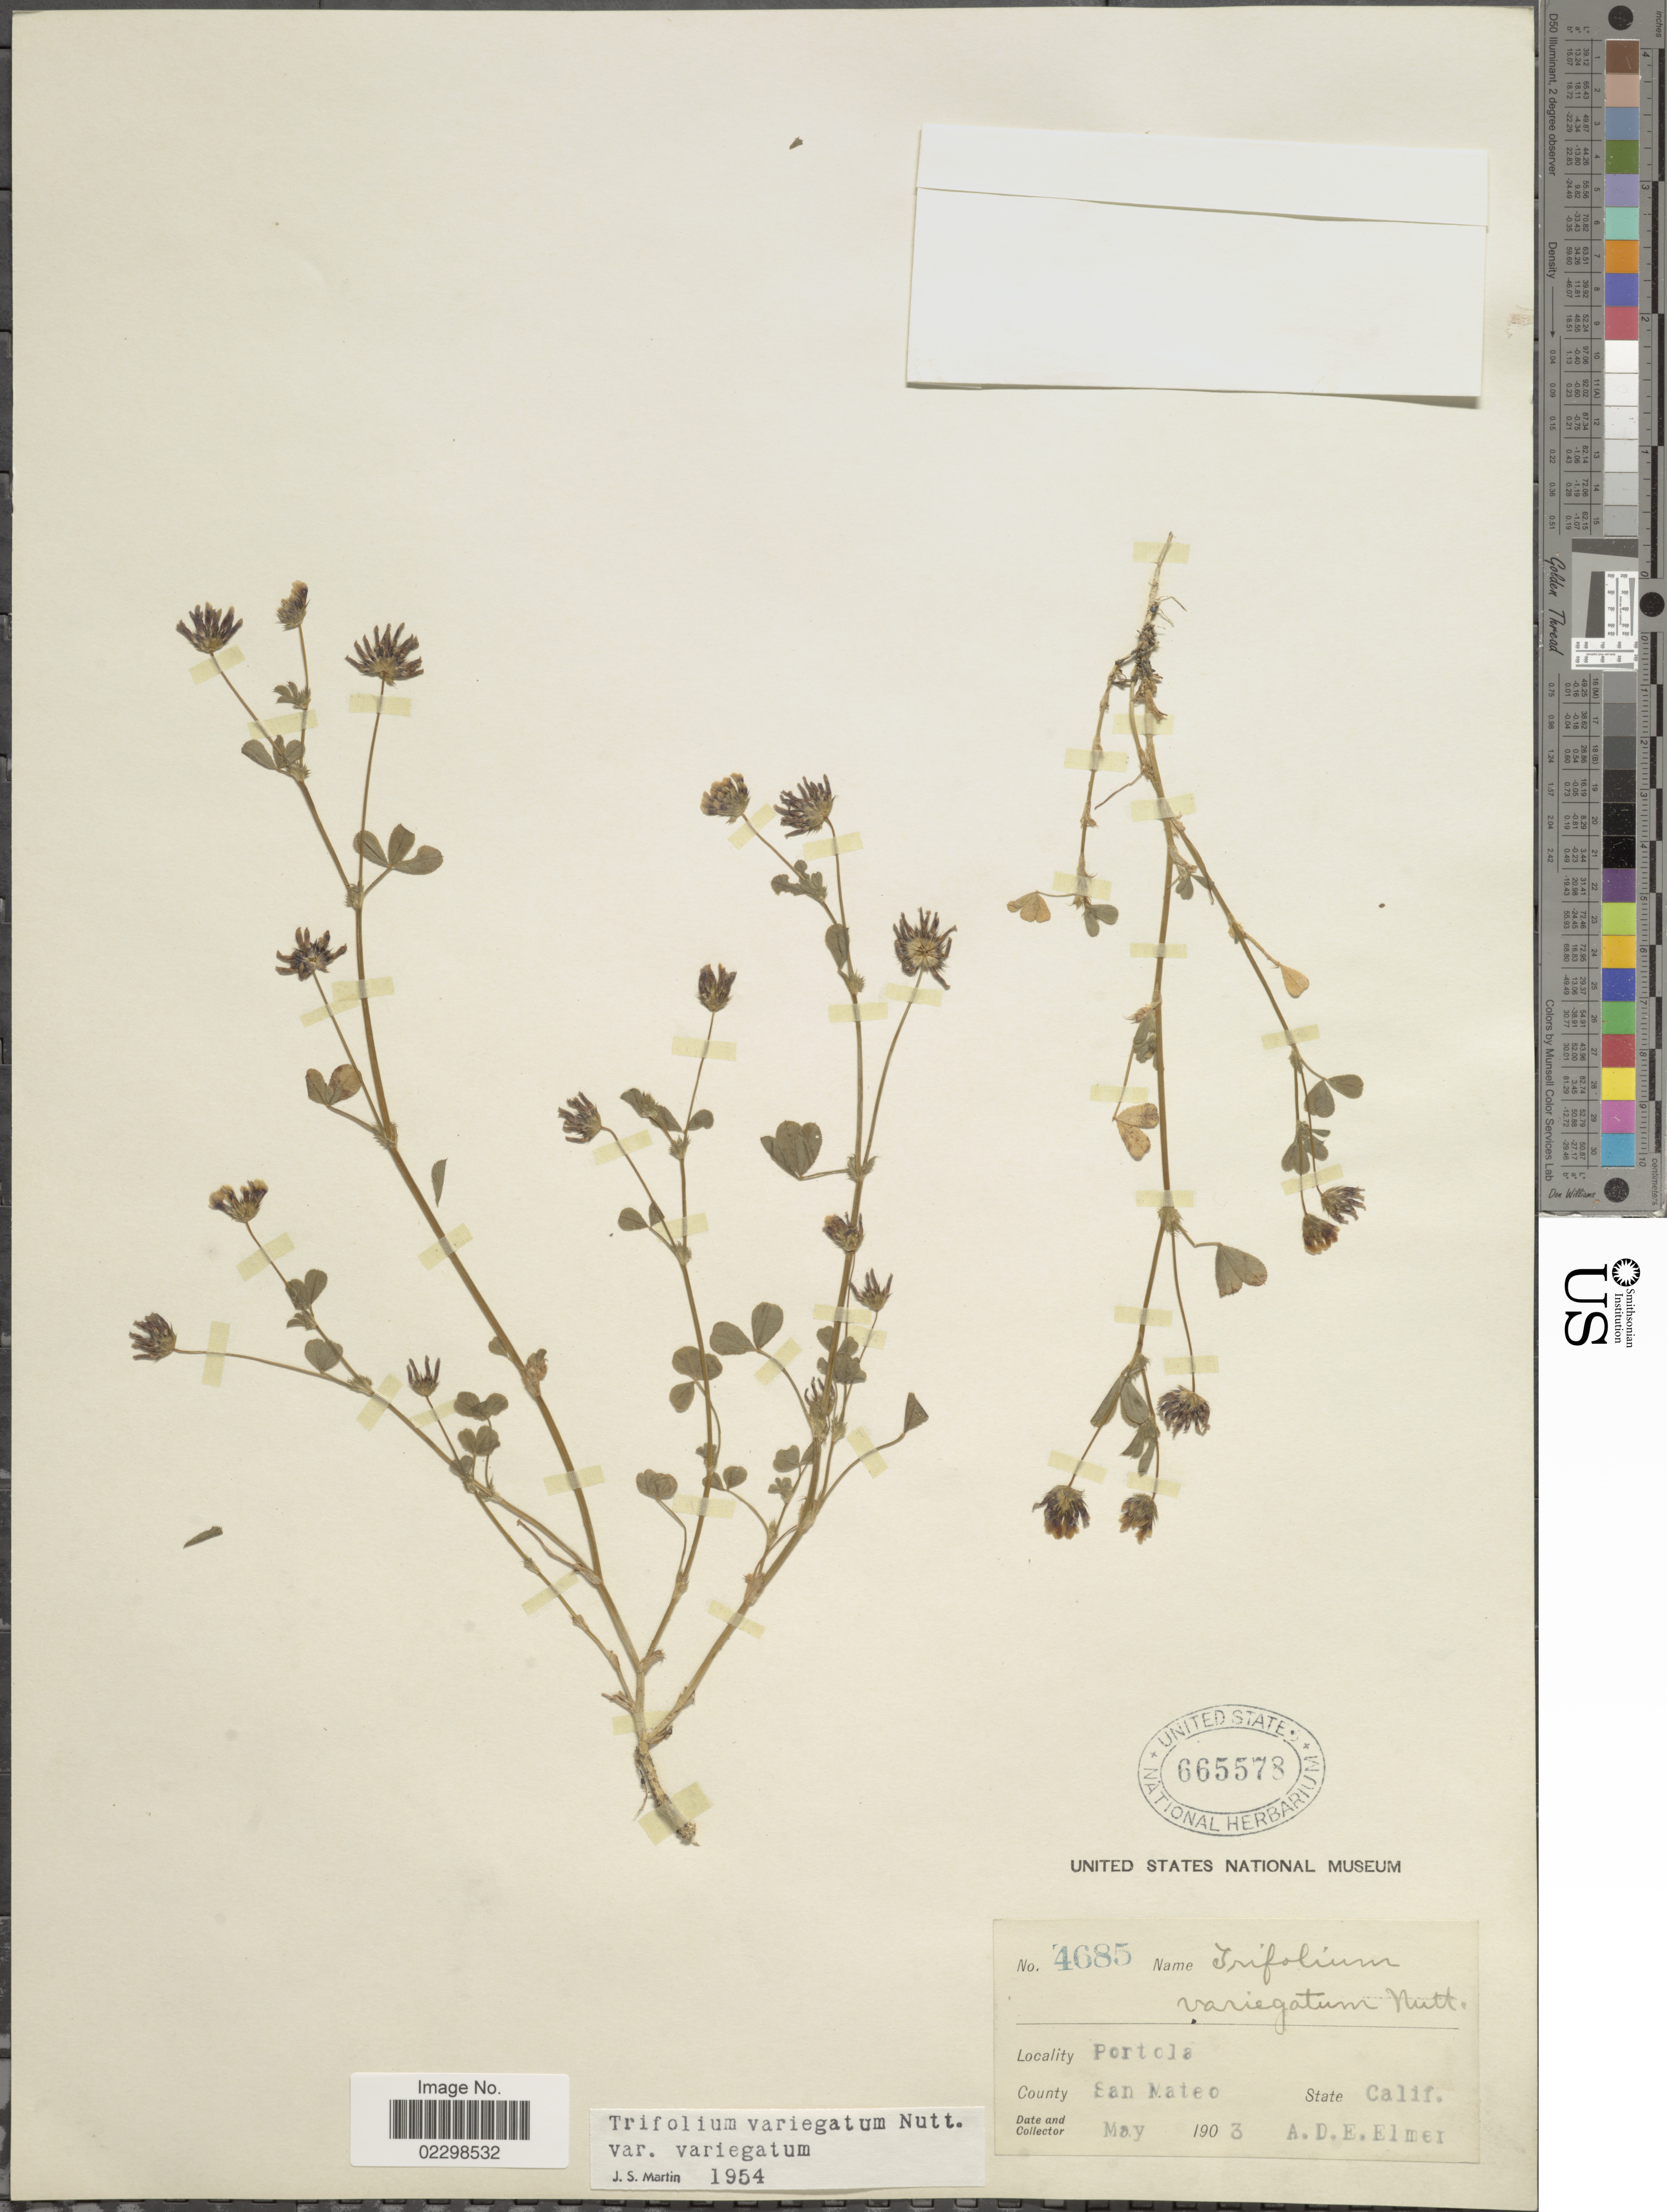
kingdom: Plantae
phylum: Tracheophyta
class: Magnoliopsida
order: Fabales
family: Fabaceae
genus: Trifolium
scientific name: Trifolium variegatum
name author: Nutt.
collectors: A. D. E. Elmer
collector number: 4685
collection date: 1903-05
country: United States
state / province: California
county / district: San Mateo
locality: Portola, County San Mateo, State Calif.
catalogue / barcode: US 665578